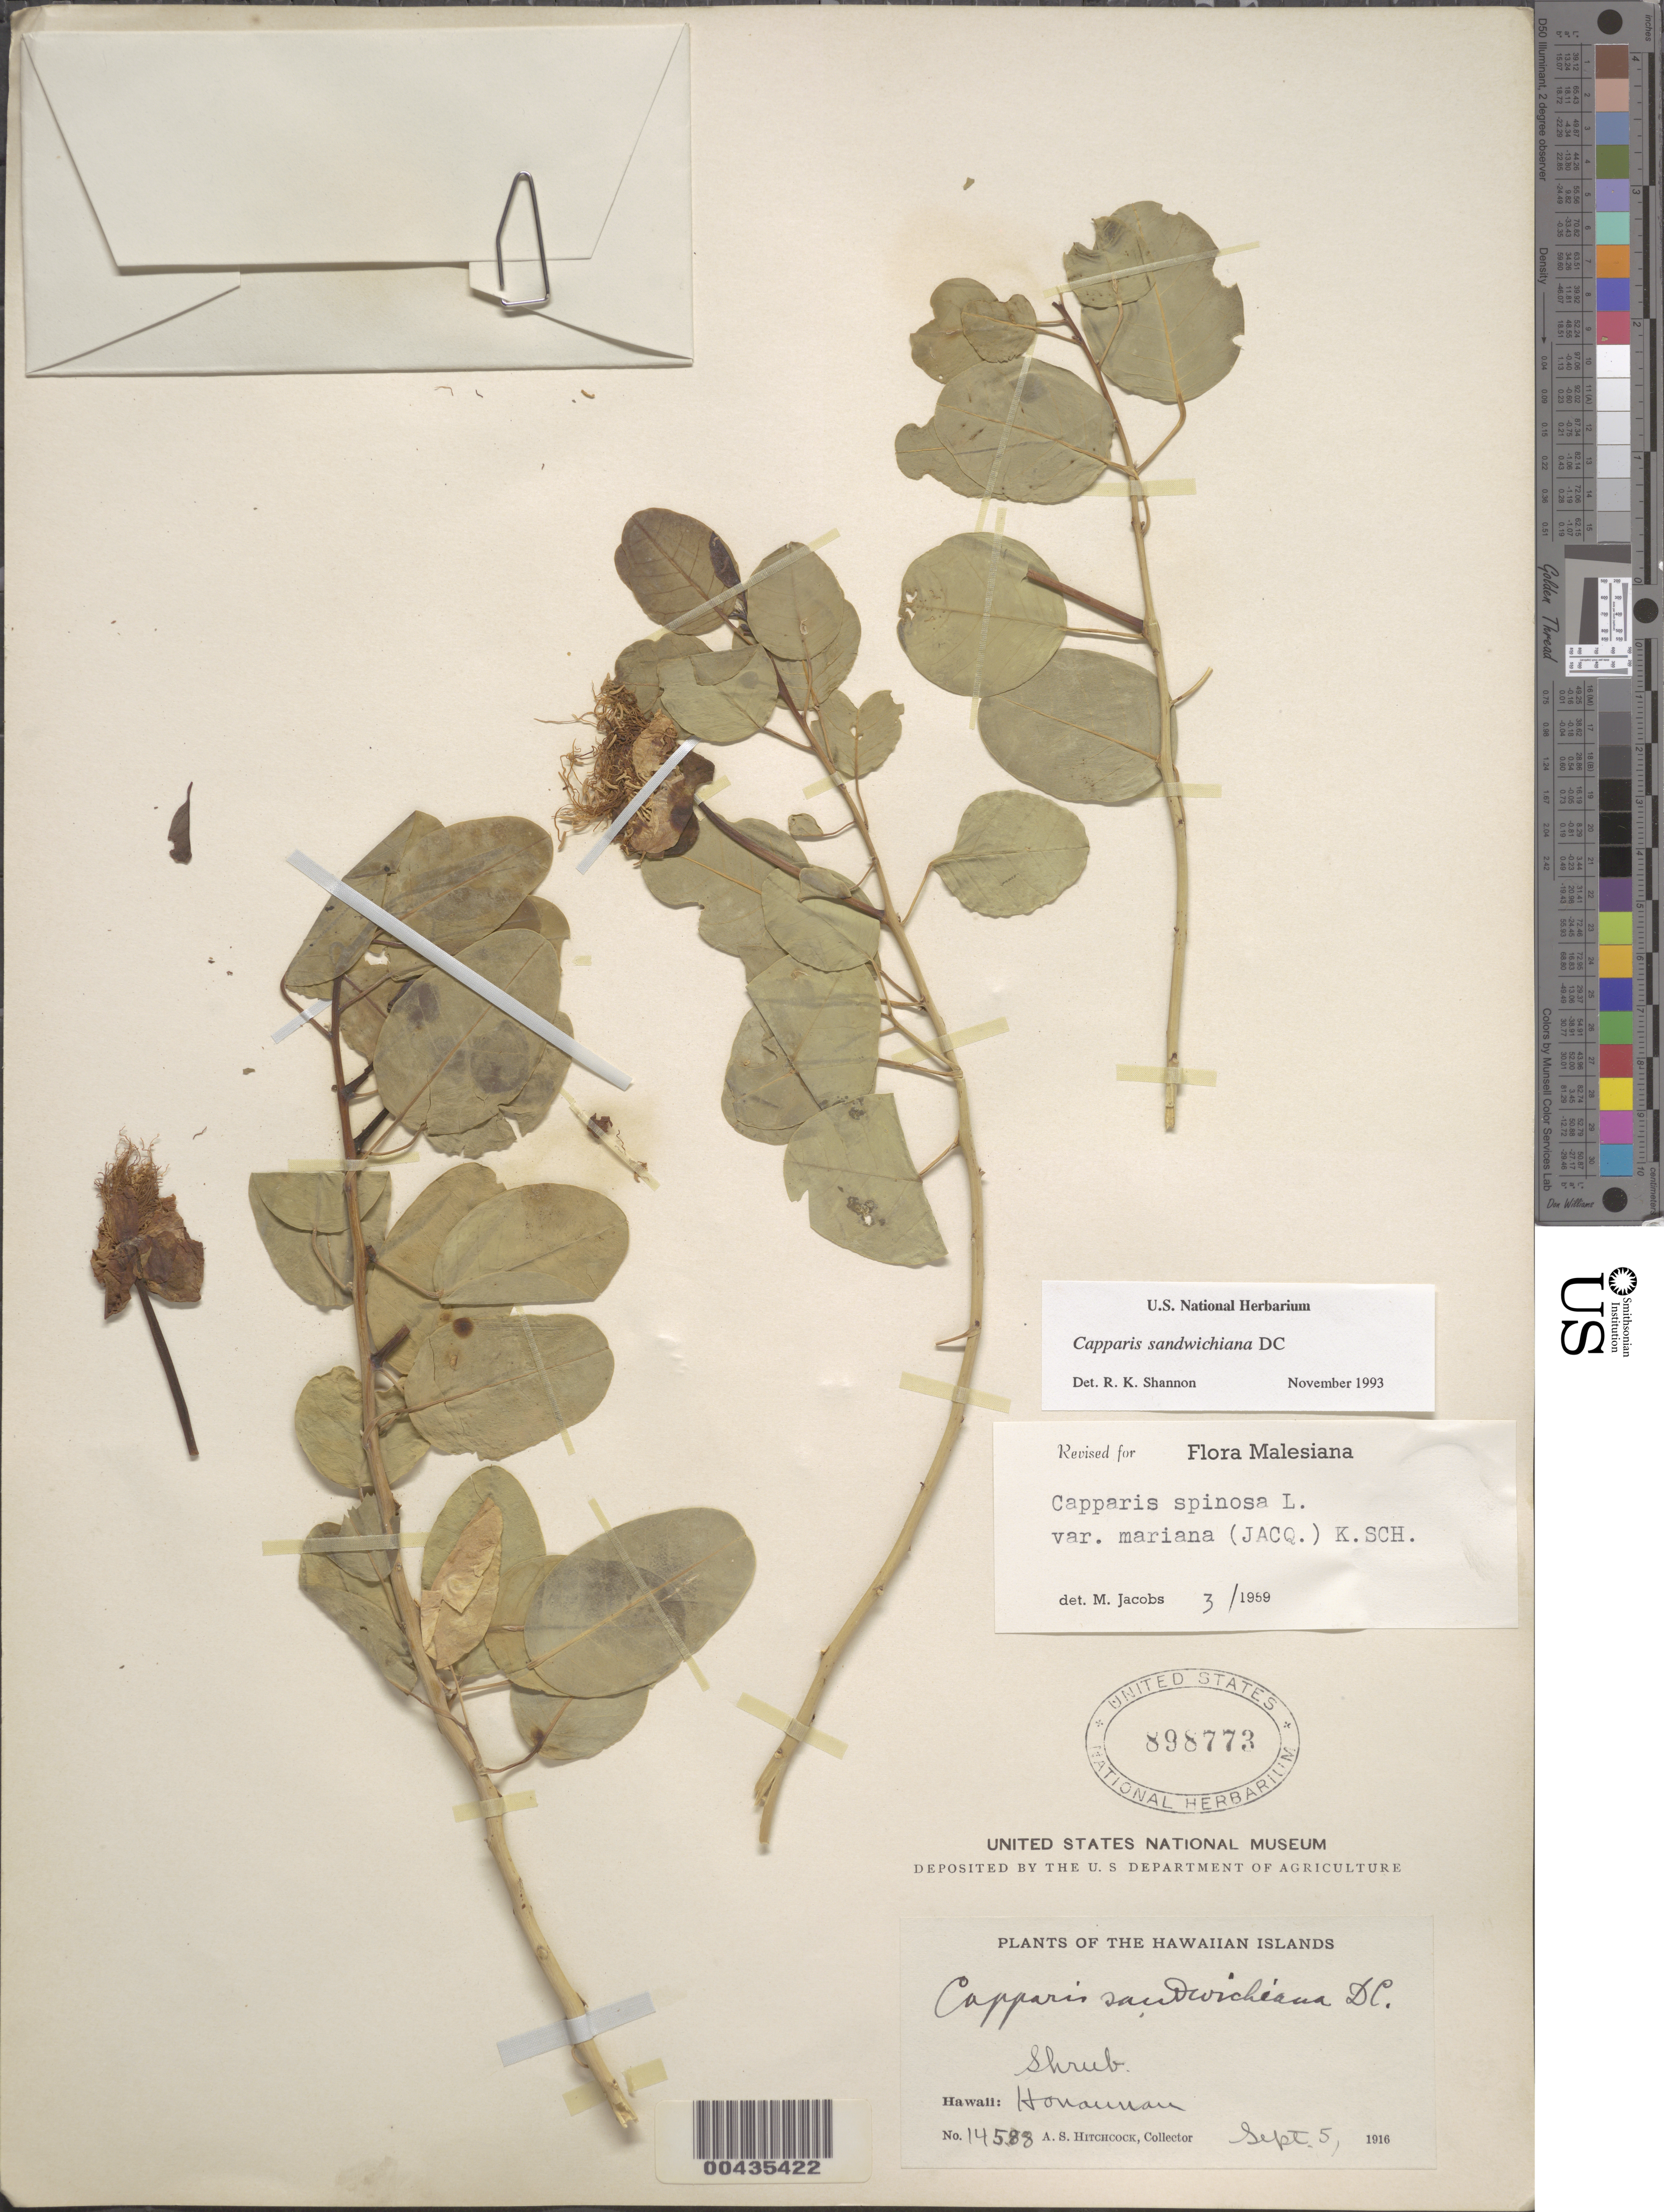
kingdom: Plantae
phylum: Tracheophyta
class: Magnoliopsida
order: Brassicales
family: Capparaceae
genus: Capparis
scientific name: Capparis sandwichiana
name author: DC.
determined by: Shannon, R. K., (UNITED STATES)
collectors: A. S. Hitchcock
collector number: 14588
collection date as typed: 5 Sep 1916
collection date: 1916-09-05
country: United States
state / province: Hawaii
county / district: Hawaii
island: Hawaii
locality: Honaunau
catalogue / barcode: US 898773